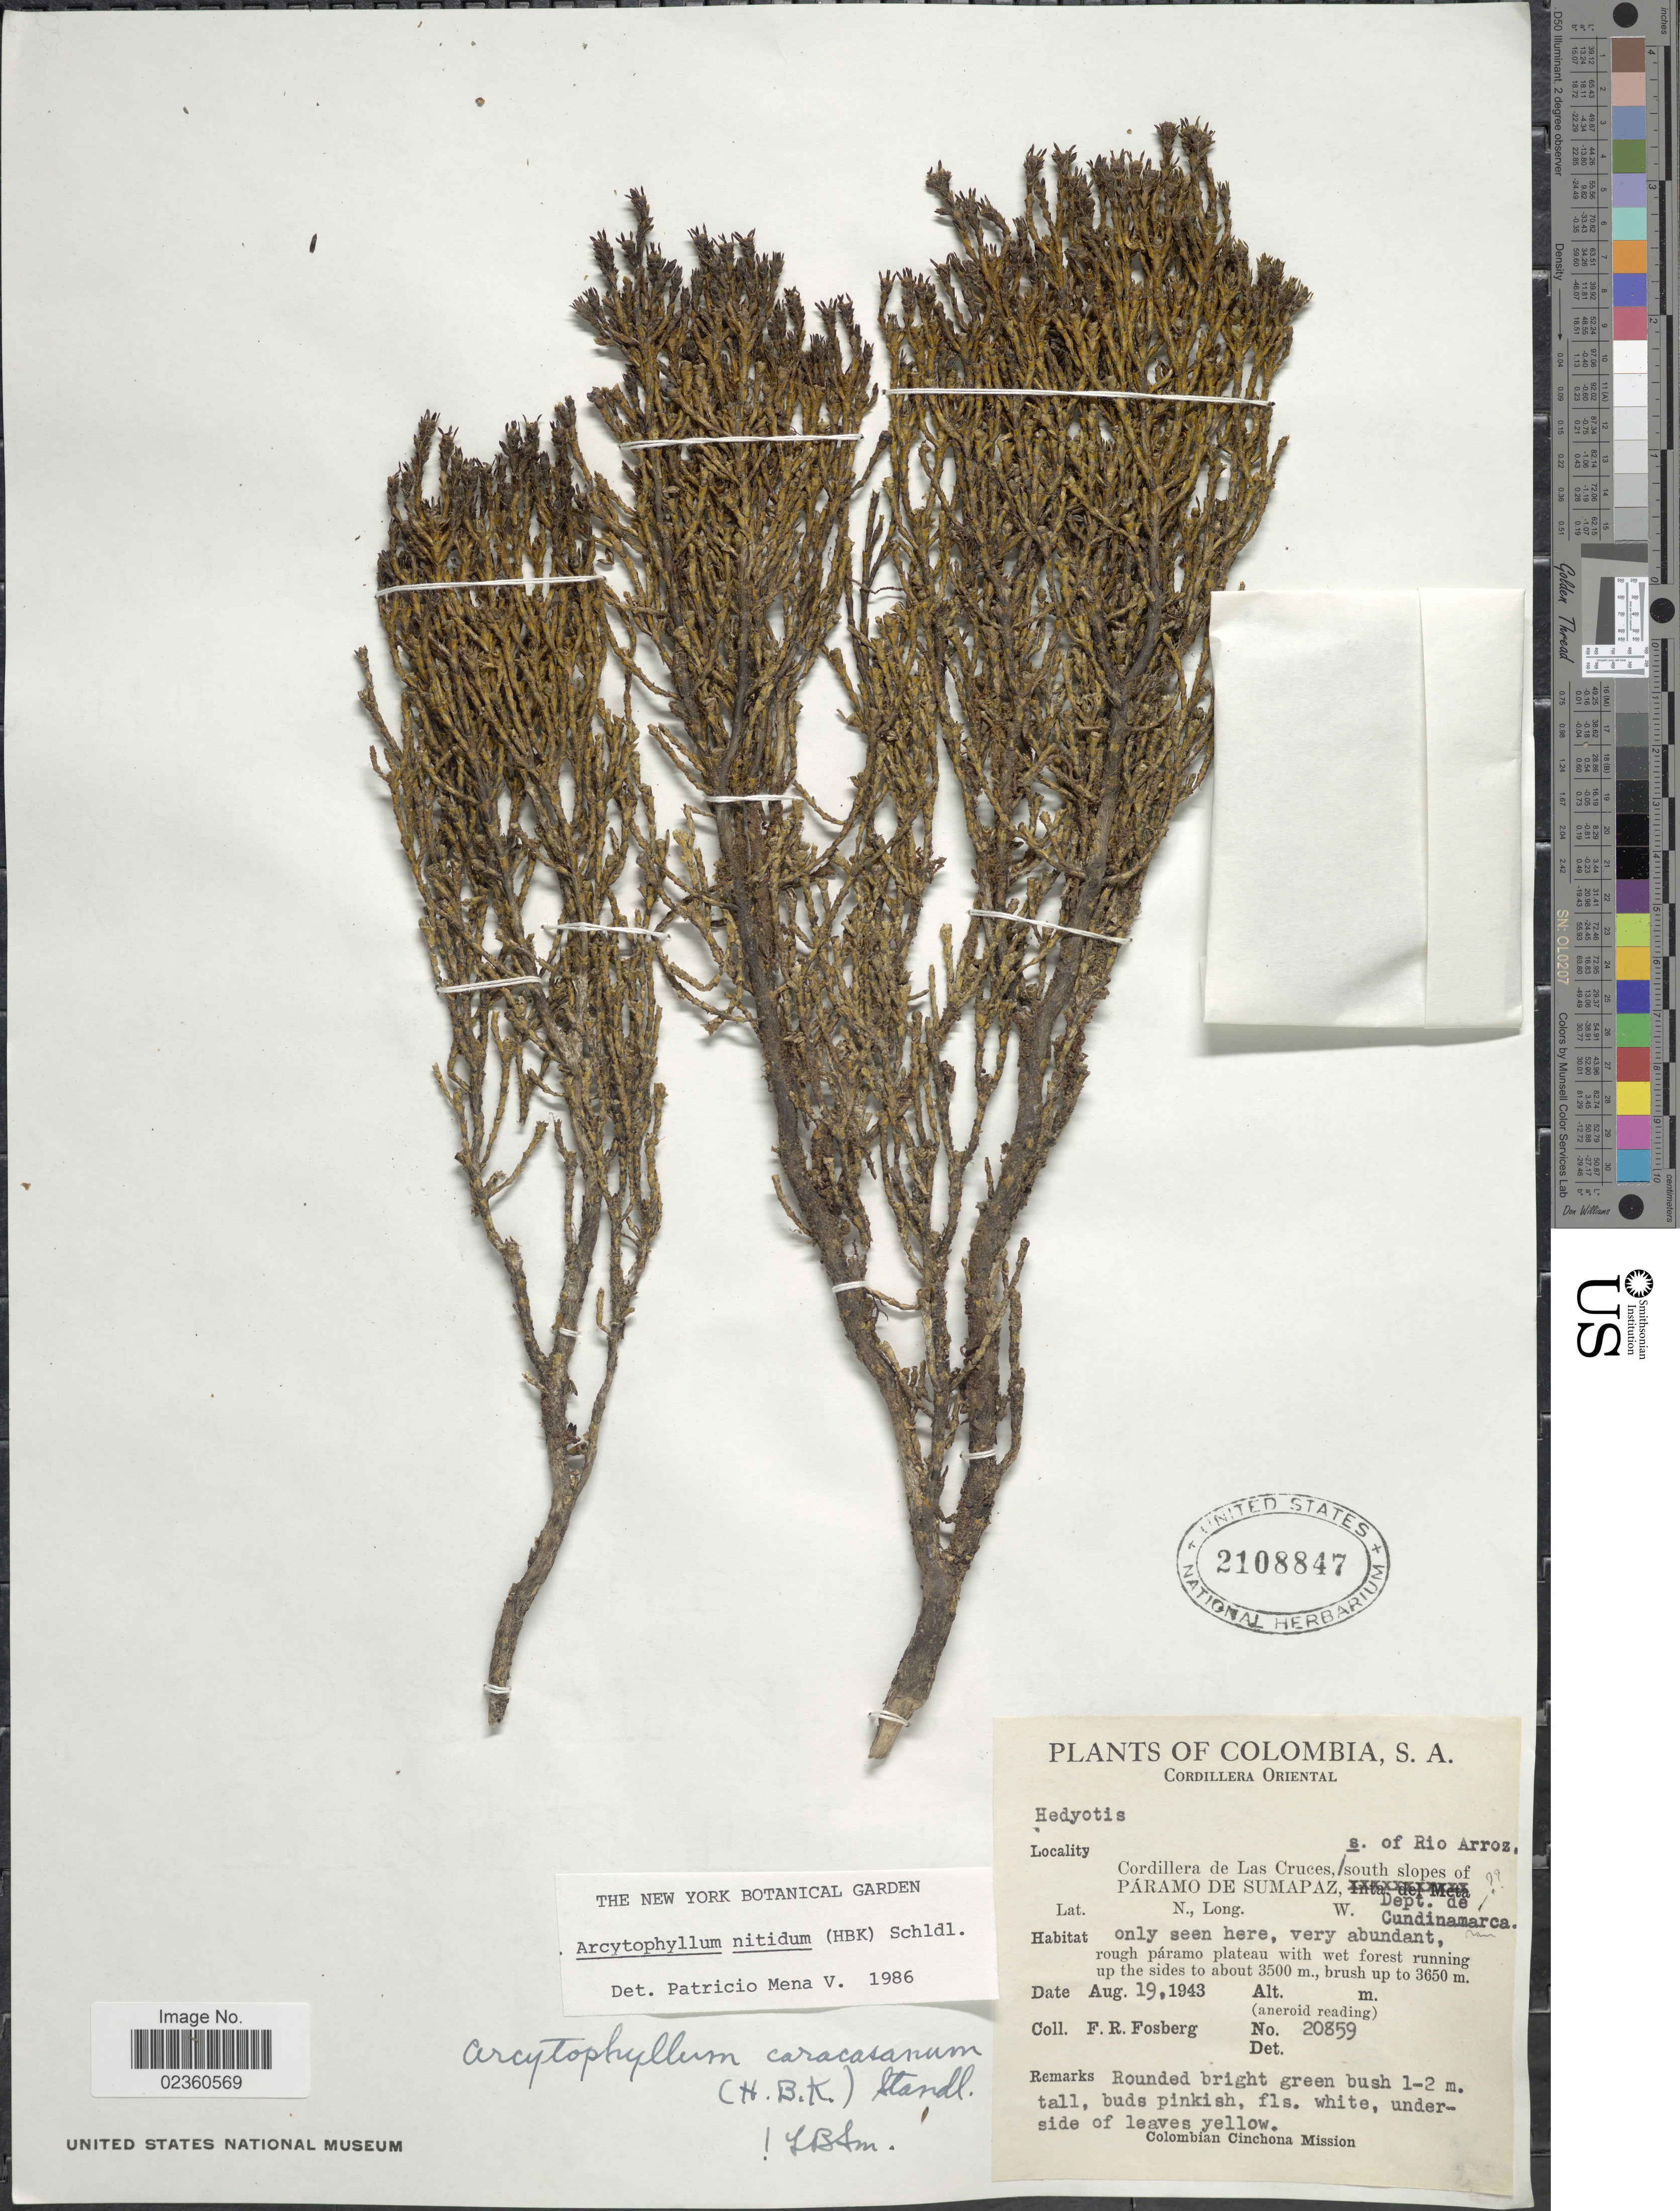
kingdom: Plantae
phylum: Tracheophyta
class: Magnoliopsida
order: Gentianales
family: Rubiaceae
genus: Arcytophyllum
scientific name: Arcytophyllum nitidum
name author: (Kunth) Schltdl.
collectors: F. R. Fosberg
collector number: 20859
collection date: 1943-08-19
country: Colombia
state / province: Cundinamarca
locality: Cordillera Oriental, Cordillera de Las Cruces, s of Rio Arroz south slopes of Páramo De Sumapaz, Dept de Cundinamarca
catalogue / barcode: US 2108847